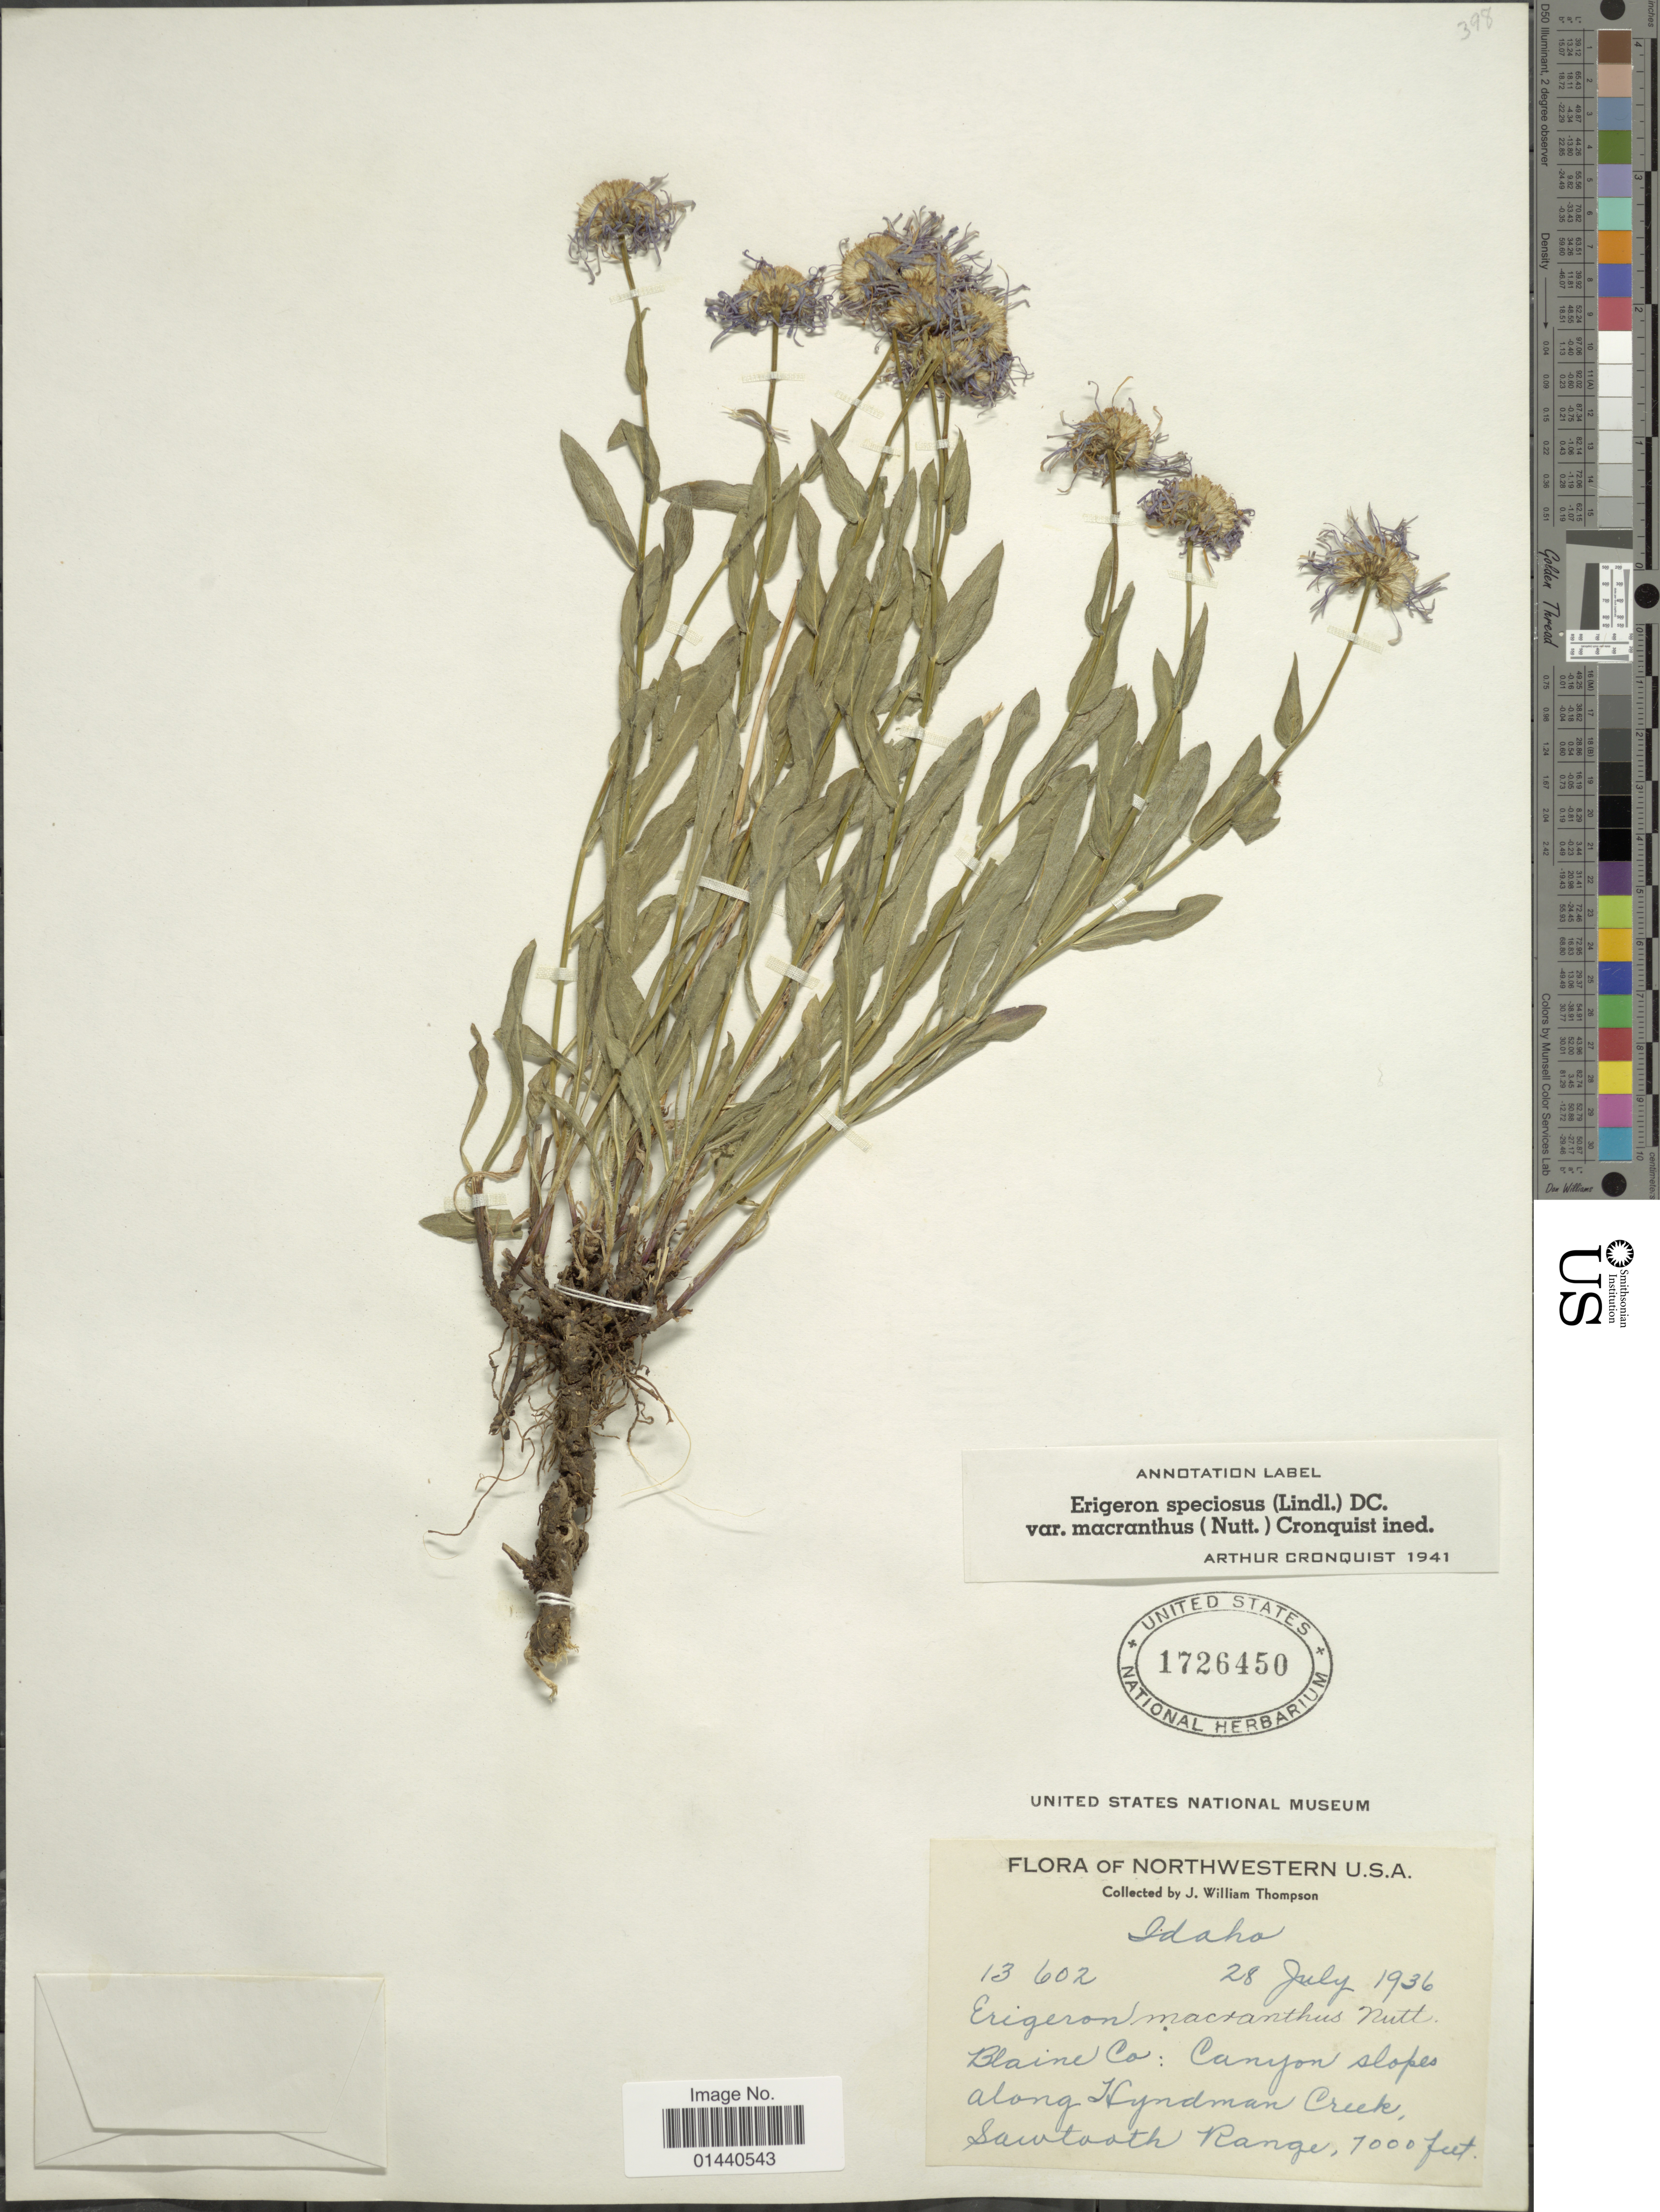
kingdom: Plantae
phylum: Tracheophyta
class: Magnoliopsida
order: Asterales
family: Asteraceae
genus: Erigeron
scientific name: Erigeron speciosus var. macranthus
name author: (Nutt.) Cronq.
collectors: J. W. Thompson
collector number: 13602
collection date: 1936-07-28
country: United States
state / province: Idaho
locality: Northwestern U.S.A. Blaine Co: Canyon slopes along Hyndman Creek, Sawtooth Range.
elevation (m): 2134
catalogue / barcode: US 1726450